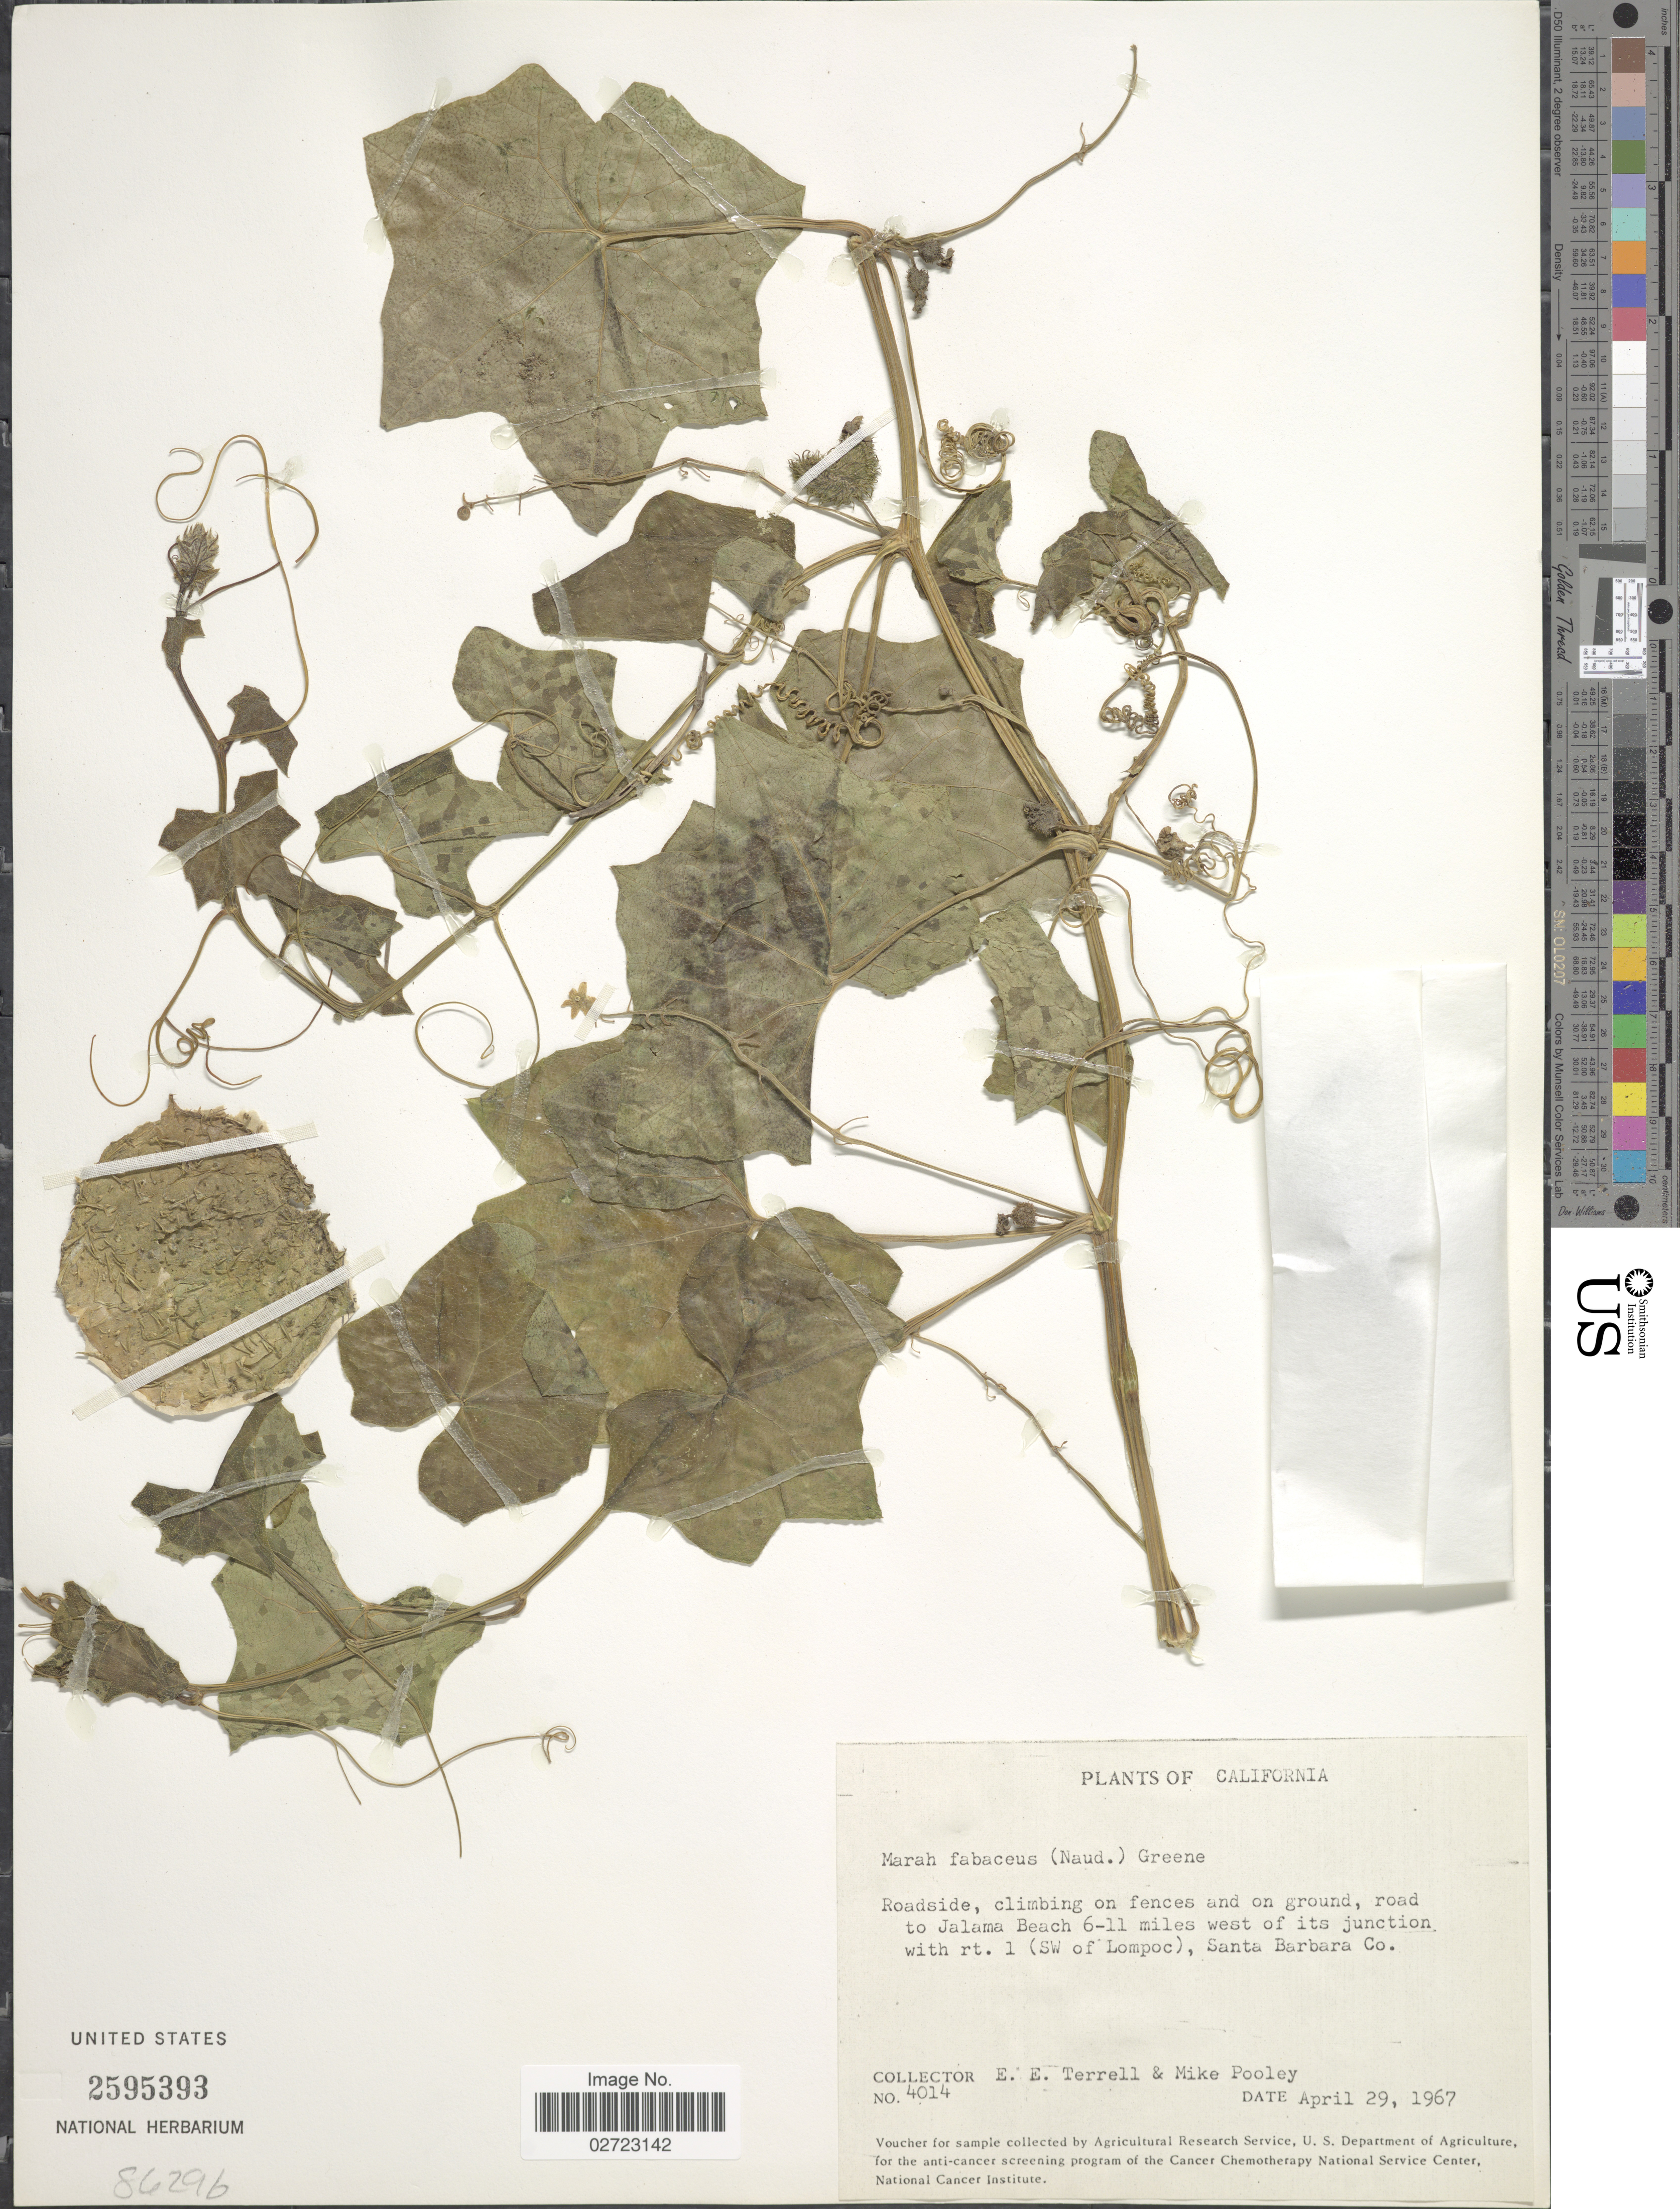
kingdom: Plantae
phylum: Tracheophyta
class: Magnoliopsida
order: Cucurbitales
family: Cucurbitaceae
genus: Marah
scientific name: Marah fabacea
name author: (Naudin) Greene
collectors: E. E. Terrell & M. Pooley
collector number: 4014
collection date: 1967-04-29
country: United States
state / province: California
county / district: Santa Barbara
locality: Roadside, road to Jalama Beach 6-11 miles west of its junction with rt. 1 (SW of Lompoc), Santa Barbara Co.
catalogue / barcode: US 2595393